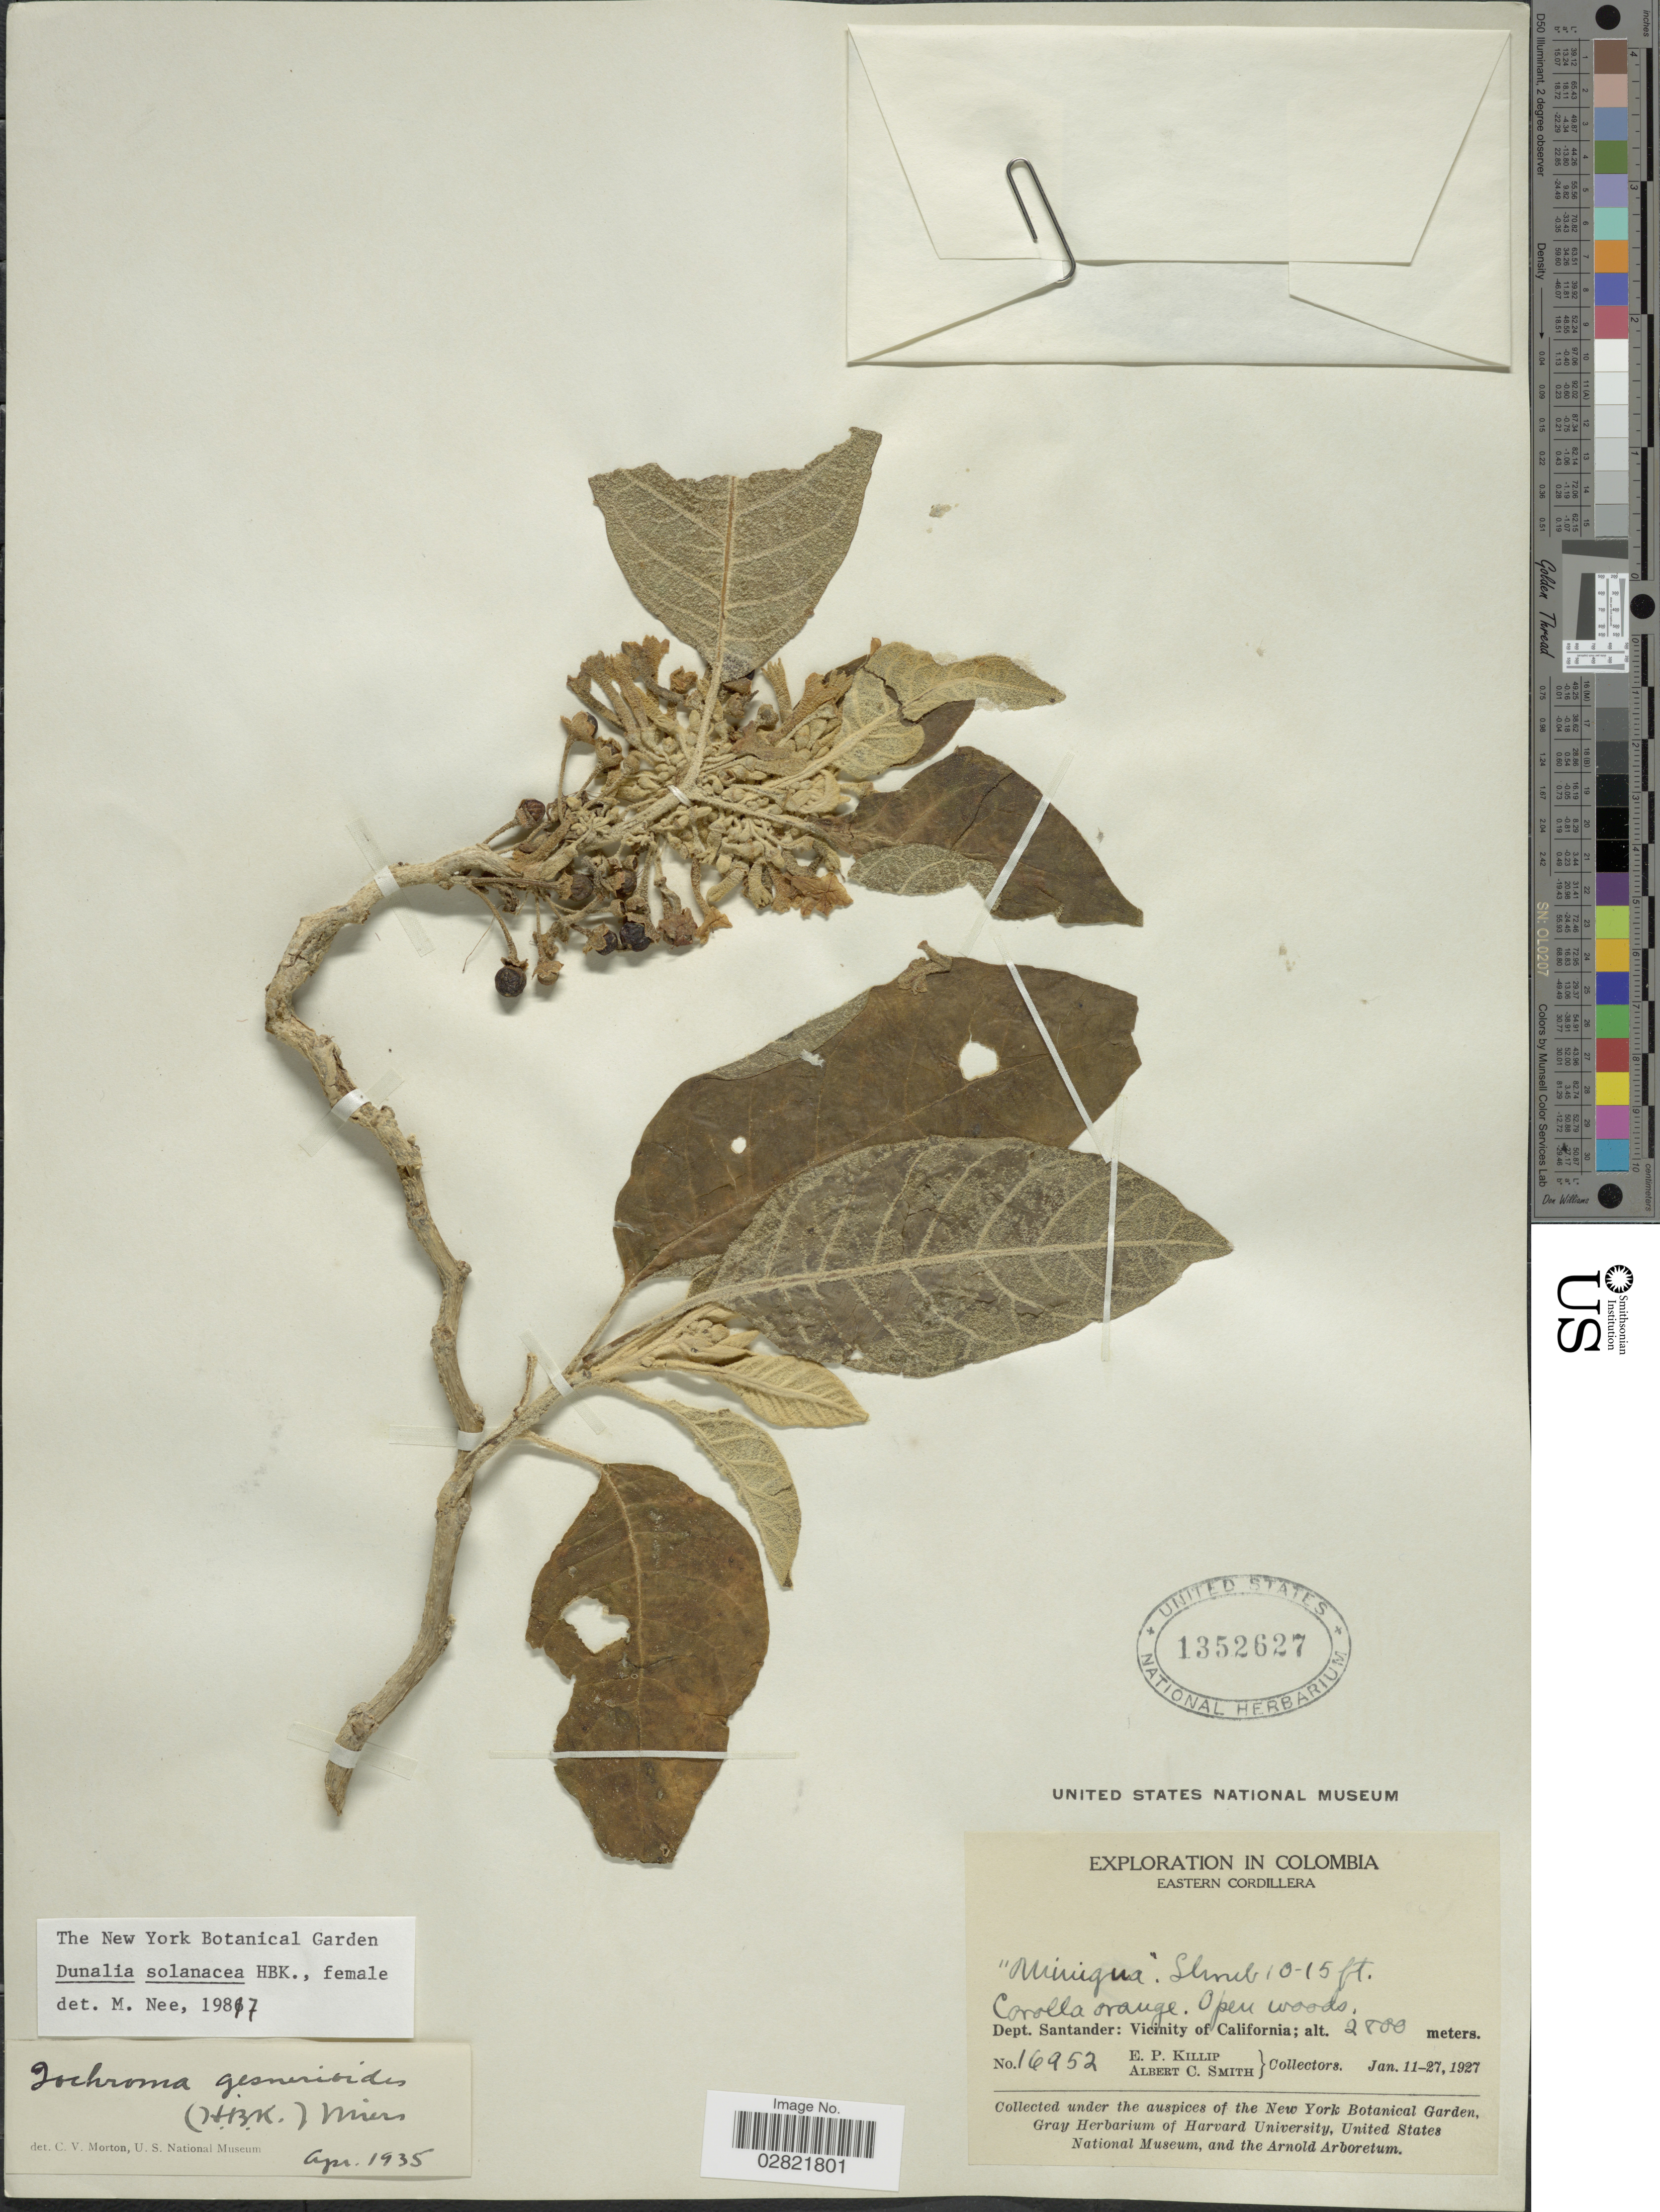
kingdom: Plantae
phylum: Tracheophyta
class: Magnoliopsida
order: Solanales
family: Solanaceae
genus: Dunalia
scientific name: Dunalia solanacea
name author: Kunth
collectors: E. P. Killip & A. C. Smith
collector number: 16952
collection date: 1927-01-11/1927-01-27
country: Colombia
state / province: Santander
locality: Eastern Cordillera, Dept. Santander: Vicinity of California.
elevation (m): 2800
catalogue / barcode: US 1352627